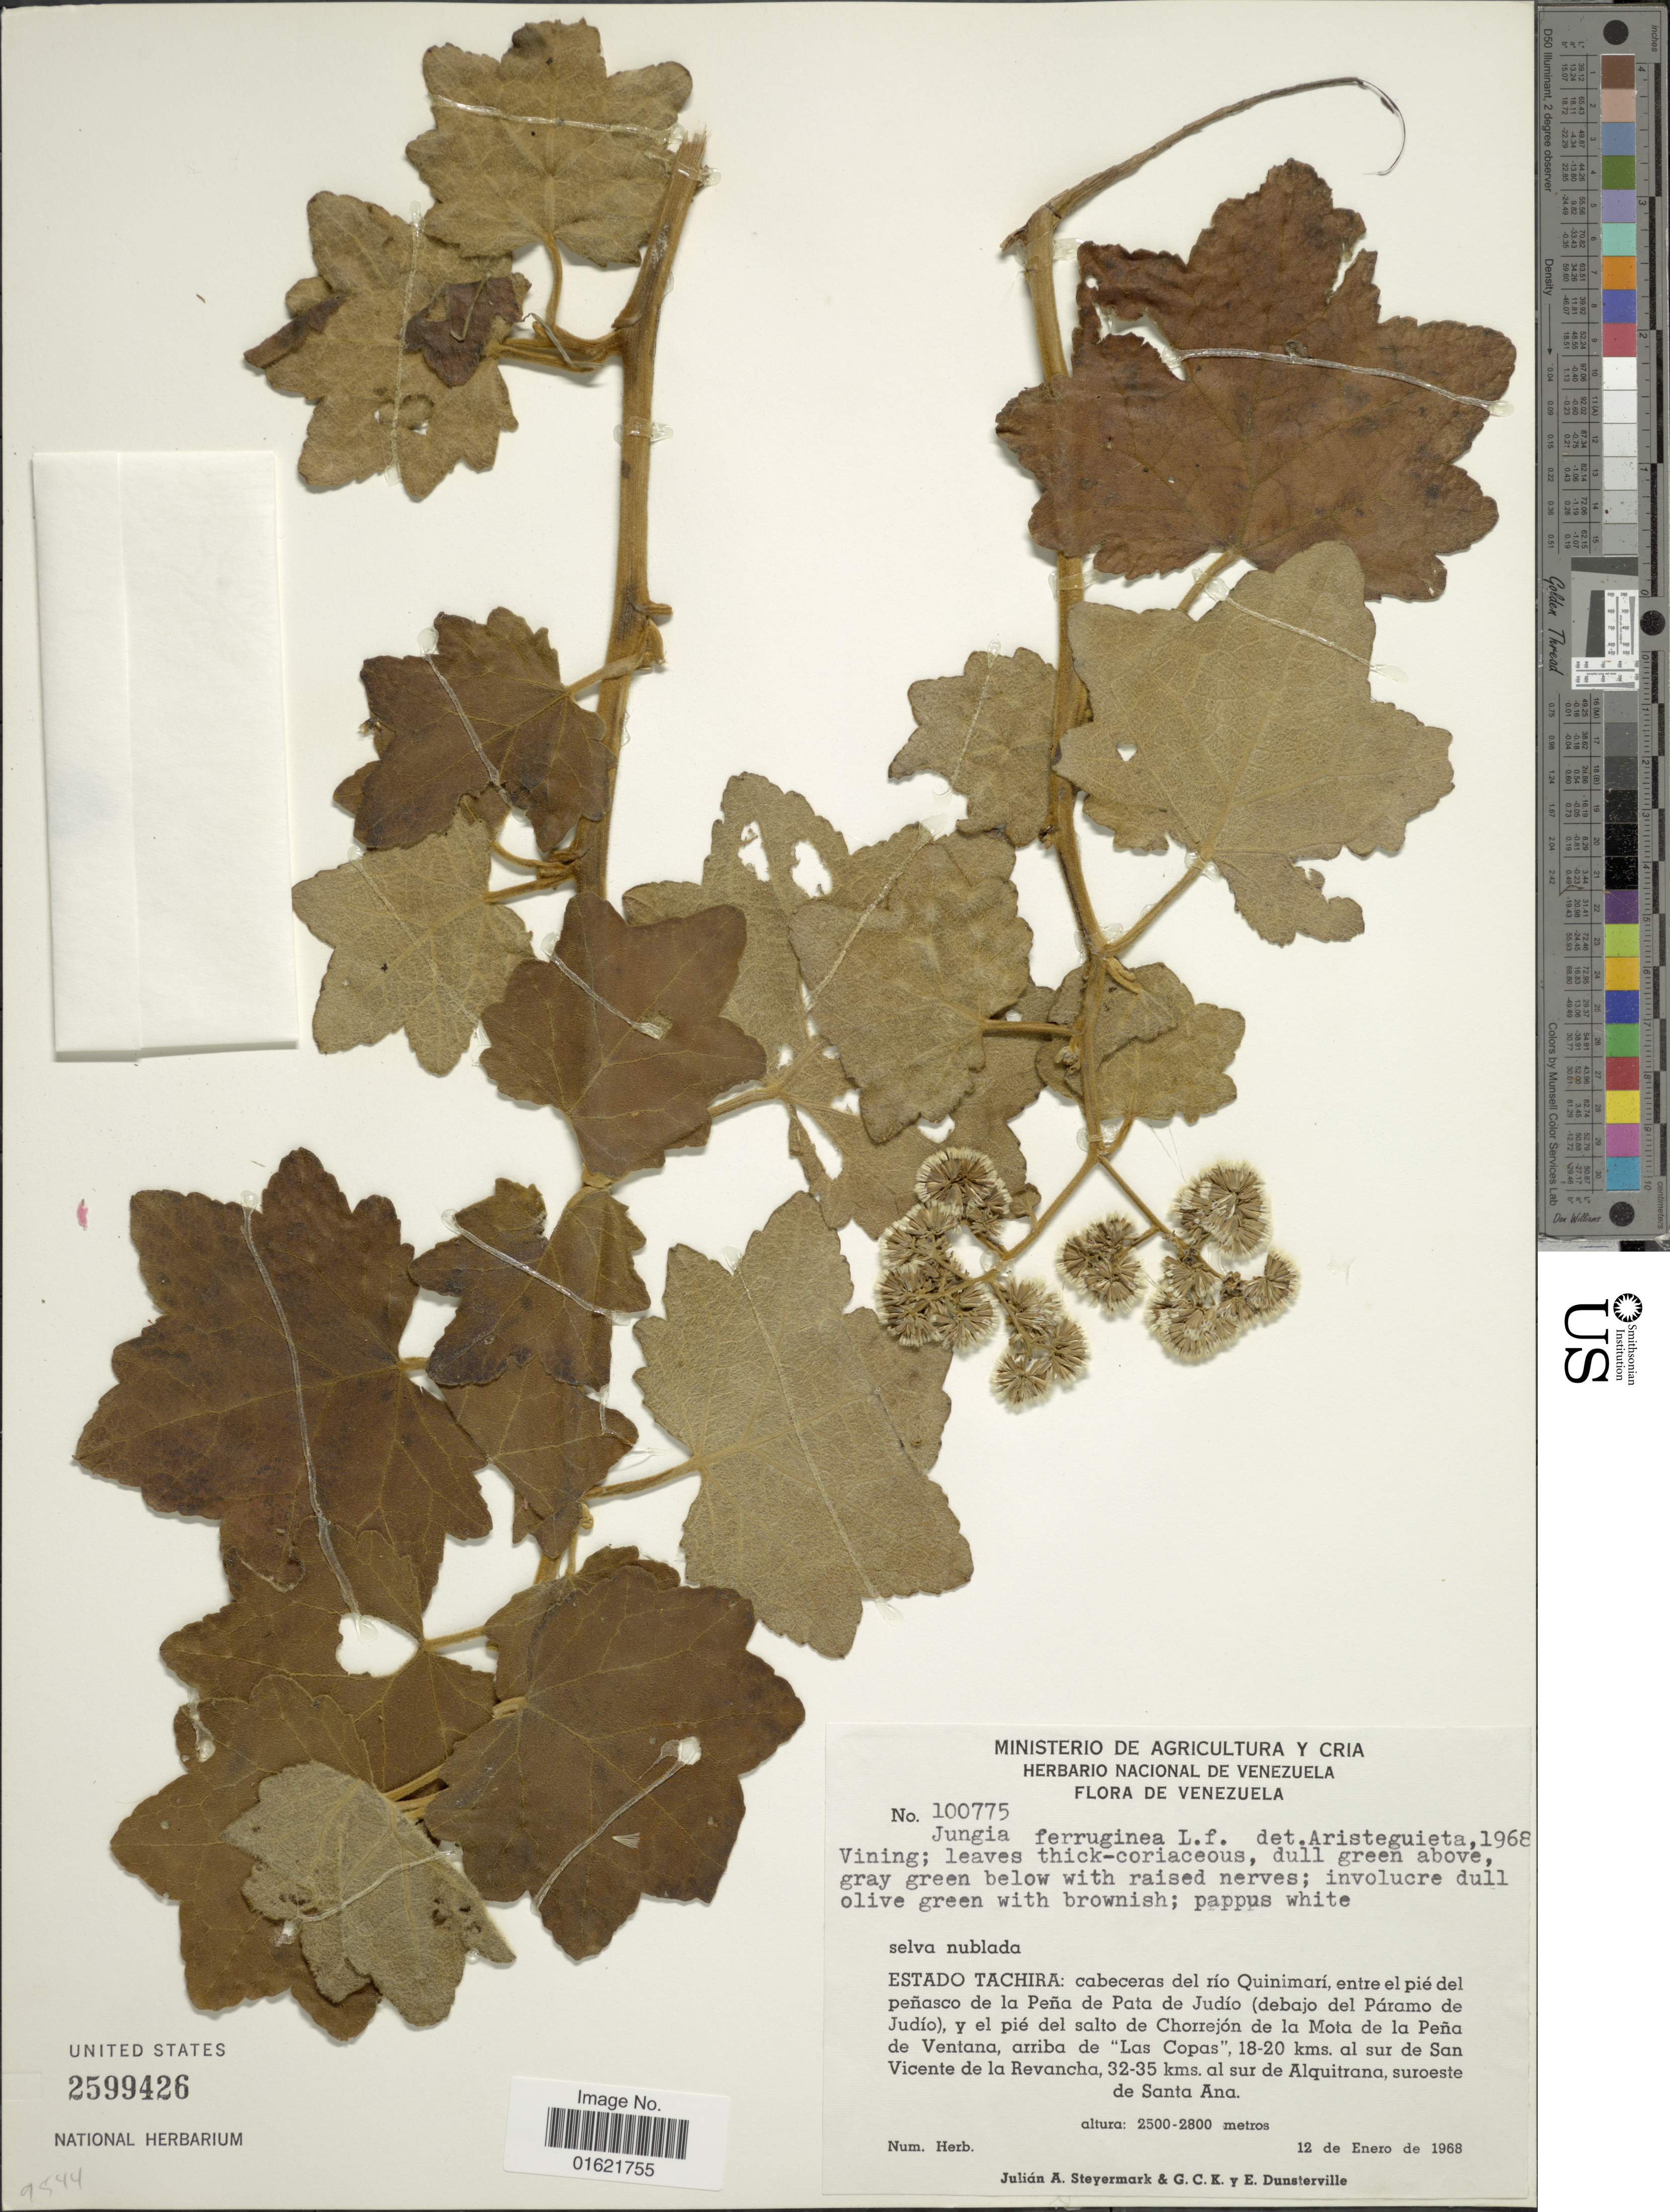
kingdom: Plantae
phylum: Tracheophyta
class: Magnoliopsida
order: Asterales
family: Asteraceae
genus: Jungia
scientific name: Jungia ferruginea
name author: L. f.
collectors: J. Steyermark, G. C. K. Dunsterville & E. Dunsterville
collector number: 100775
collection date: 1968-01-12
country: Venezuela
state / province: Tachira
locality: Estado Tachira: cabeceras del rio Quinimari, entre el pie del penasco de la Pena de Pata de Judio (debajo del Paramo de Judio), y el pie del salto de Chorrejon de la Mota de la Pena de Ventana, arriba de Las Copas, 18-20 kms, al sur de San Vicente de la Revancha, 32-35 kms. al sur de Alquitrana, suroeste de Santa Ana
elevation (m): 2500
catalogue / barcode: US 2599426